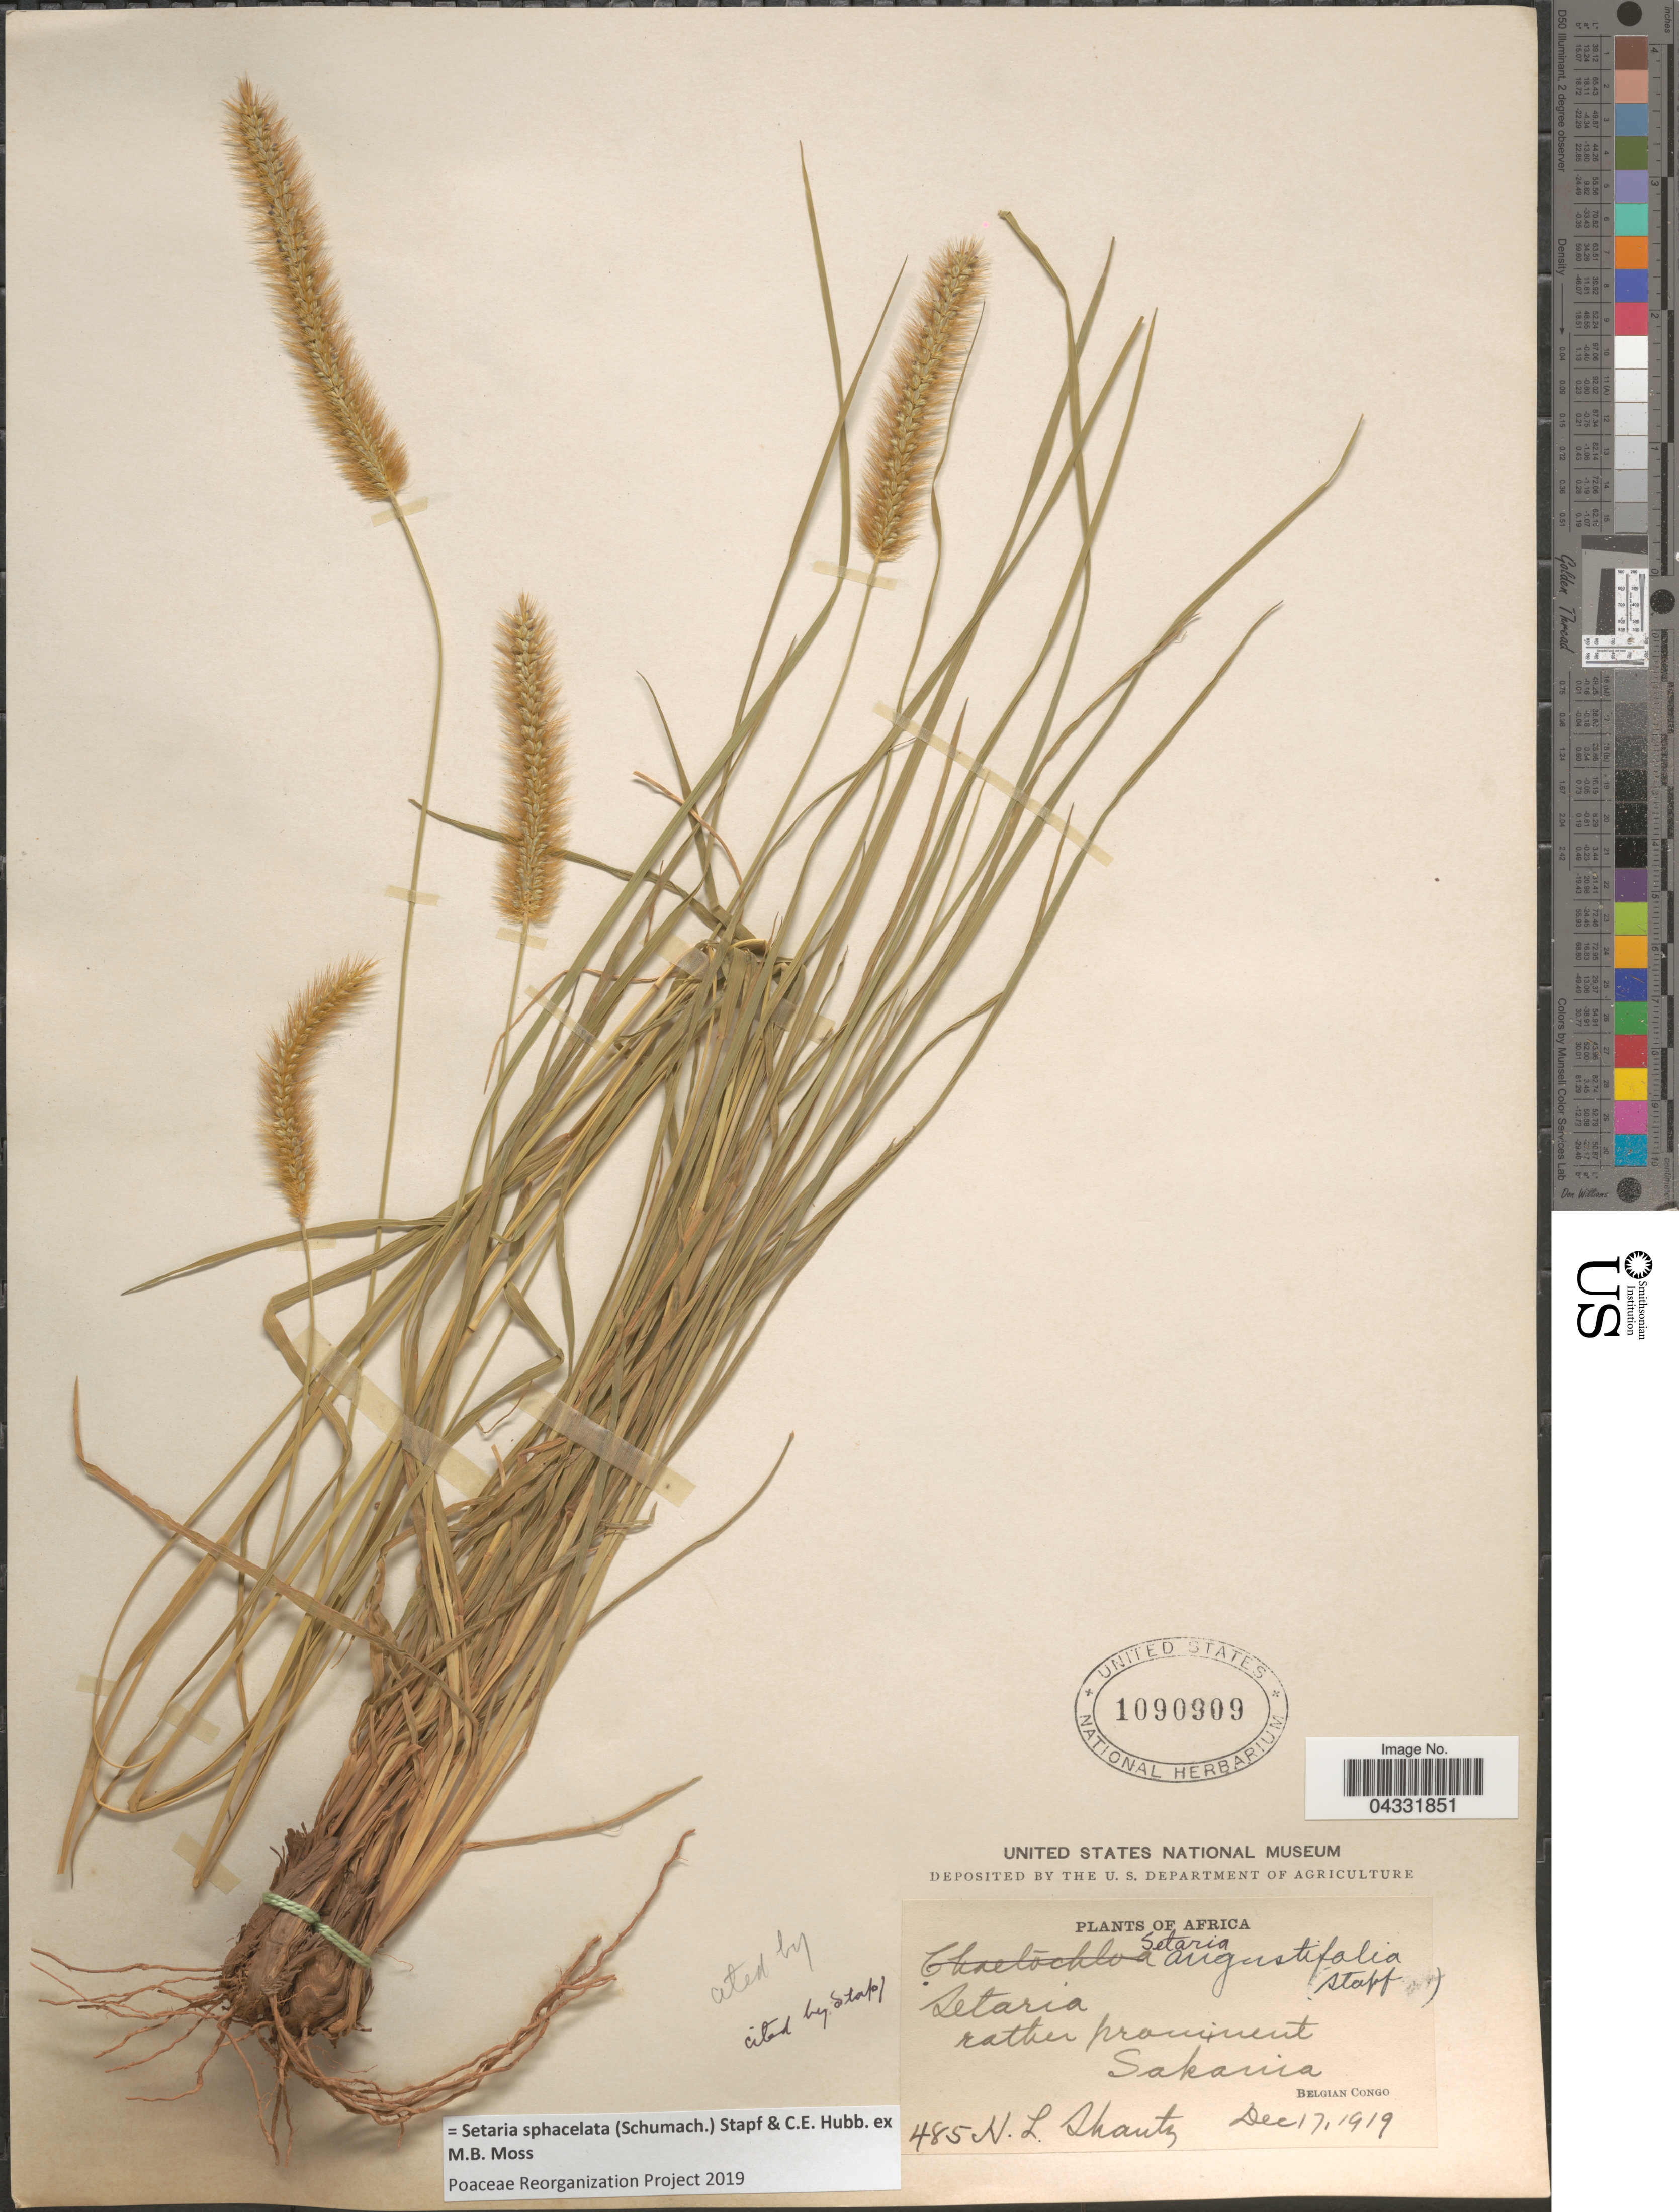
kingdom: Plantae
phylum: Tracheophyta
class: Liliopsida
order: Poales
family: Poaceae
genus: Setaria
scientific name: Setaria sphacelata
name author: (Schumach.) Stapf & Hubb. ex Moss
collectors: H. Shantz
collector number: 485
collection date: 1919-12-17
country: Congo, Democratic Republic of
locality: Sakania. Belgian Congo.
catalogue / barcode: US 1090909